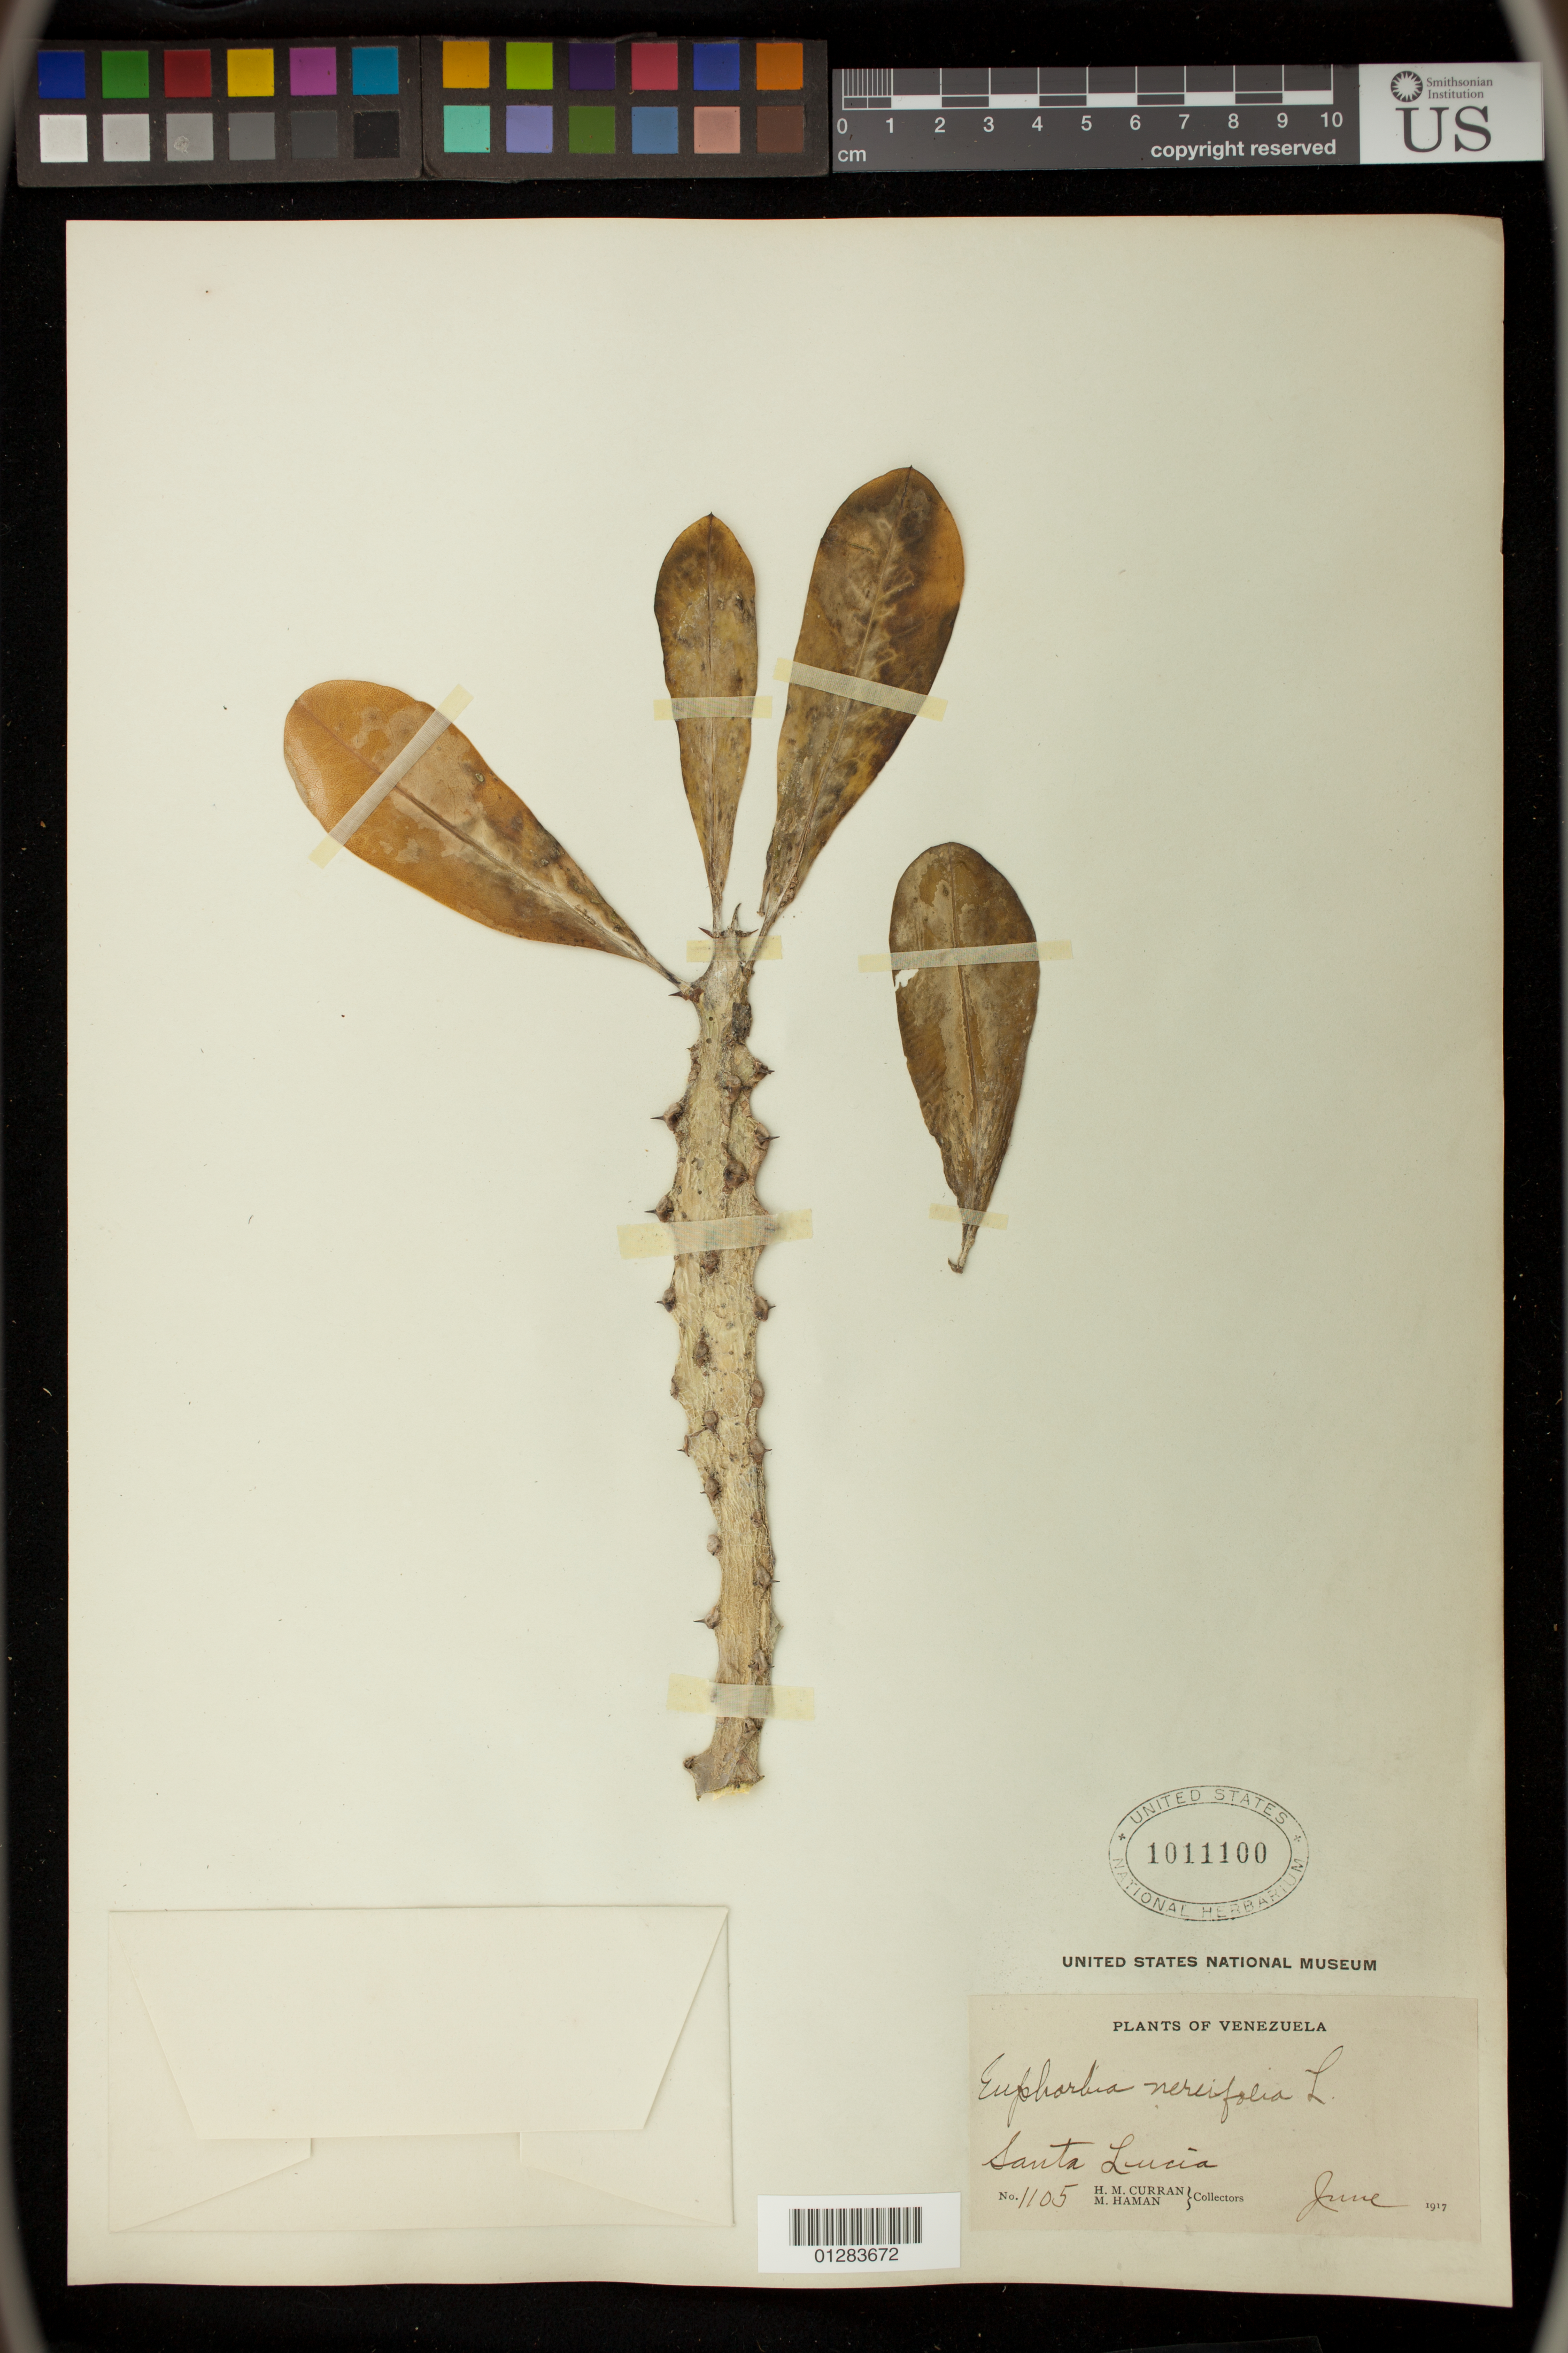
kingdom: Plantae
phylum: Tracheophyta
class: Magnoliopsida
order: Malpighiales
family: Euphorbiaceae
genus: Euphorbia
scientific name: Euphorbia neriifolia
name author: L.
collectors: H. M. Curran & M. Haman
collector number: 1105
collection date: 1917-06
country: Venezuela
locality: Santa Lucia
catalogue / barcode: US 1011100